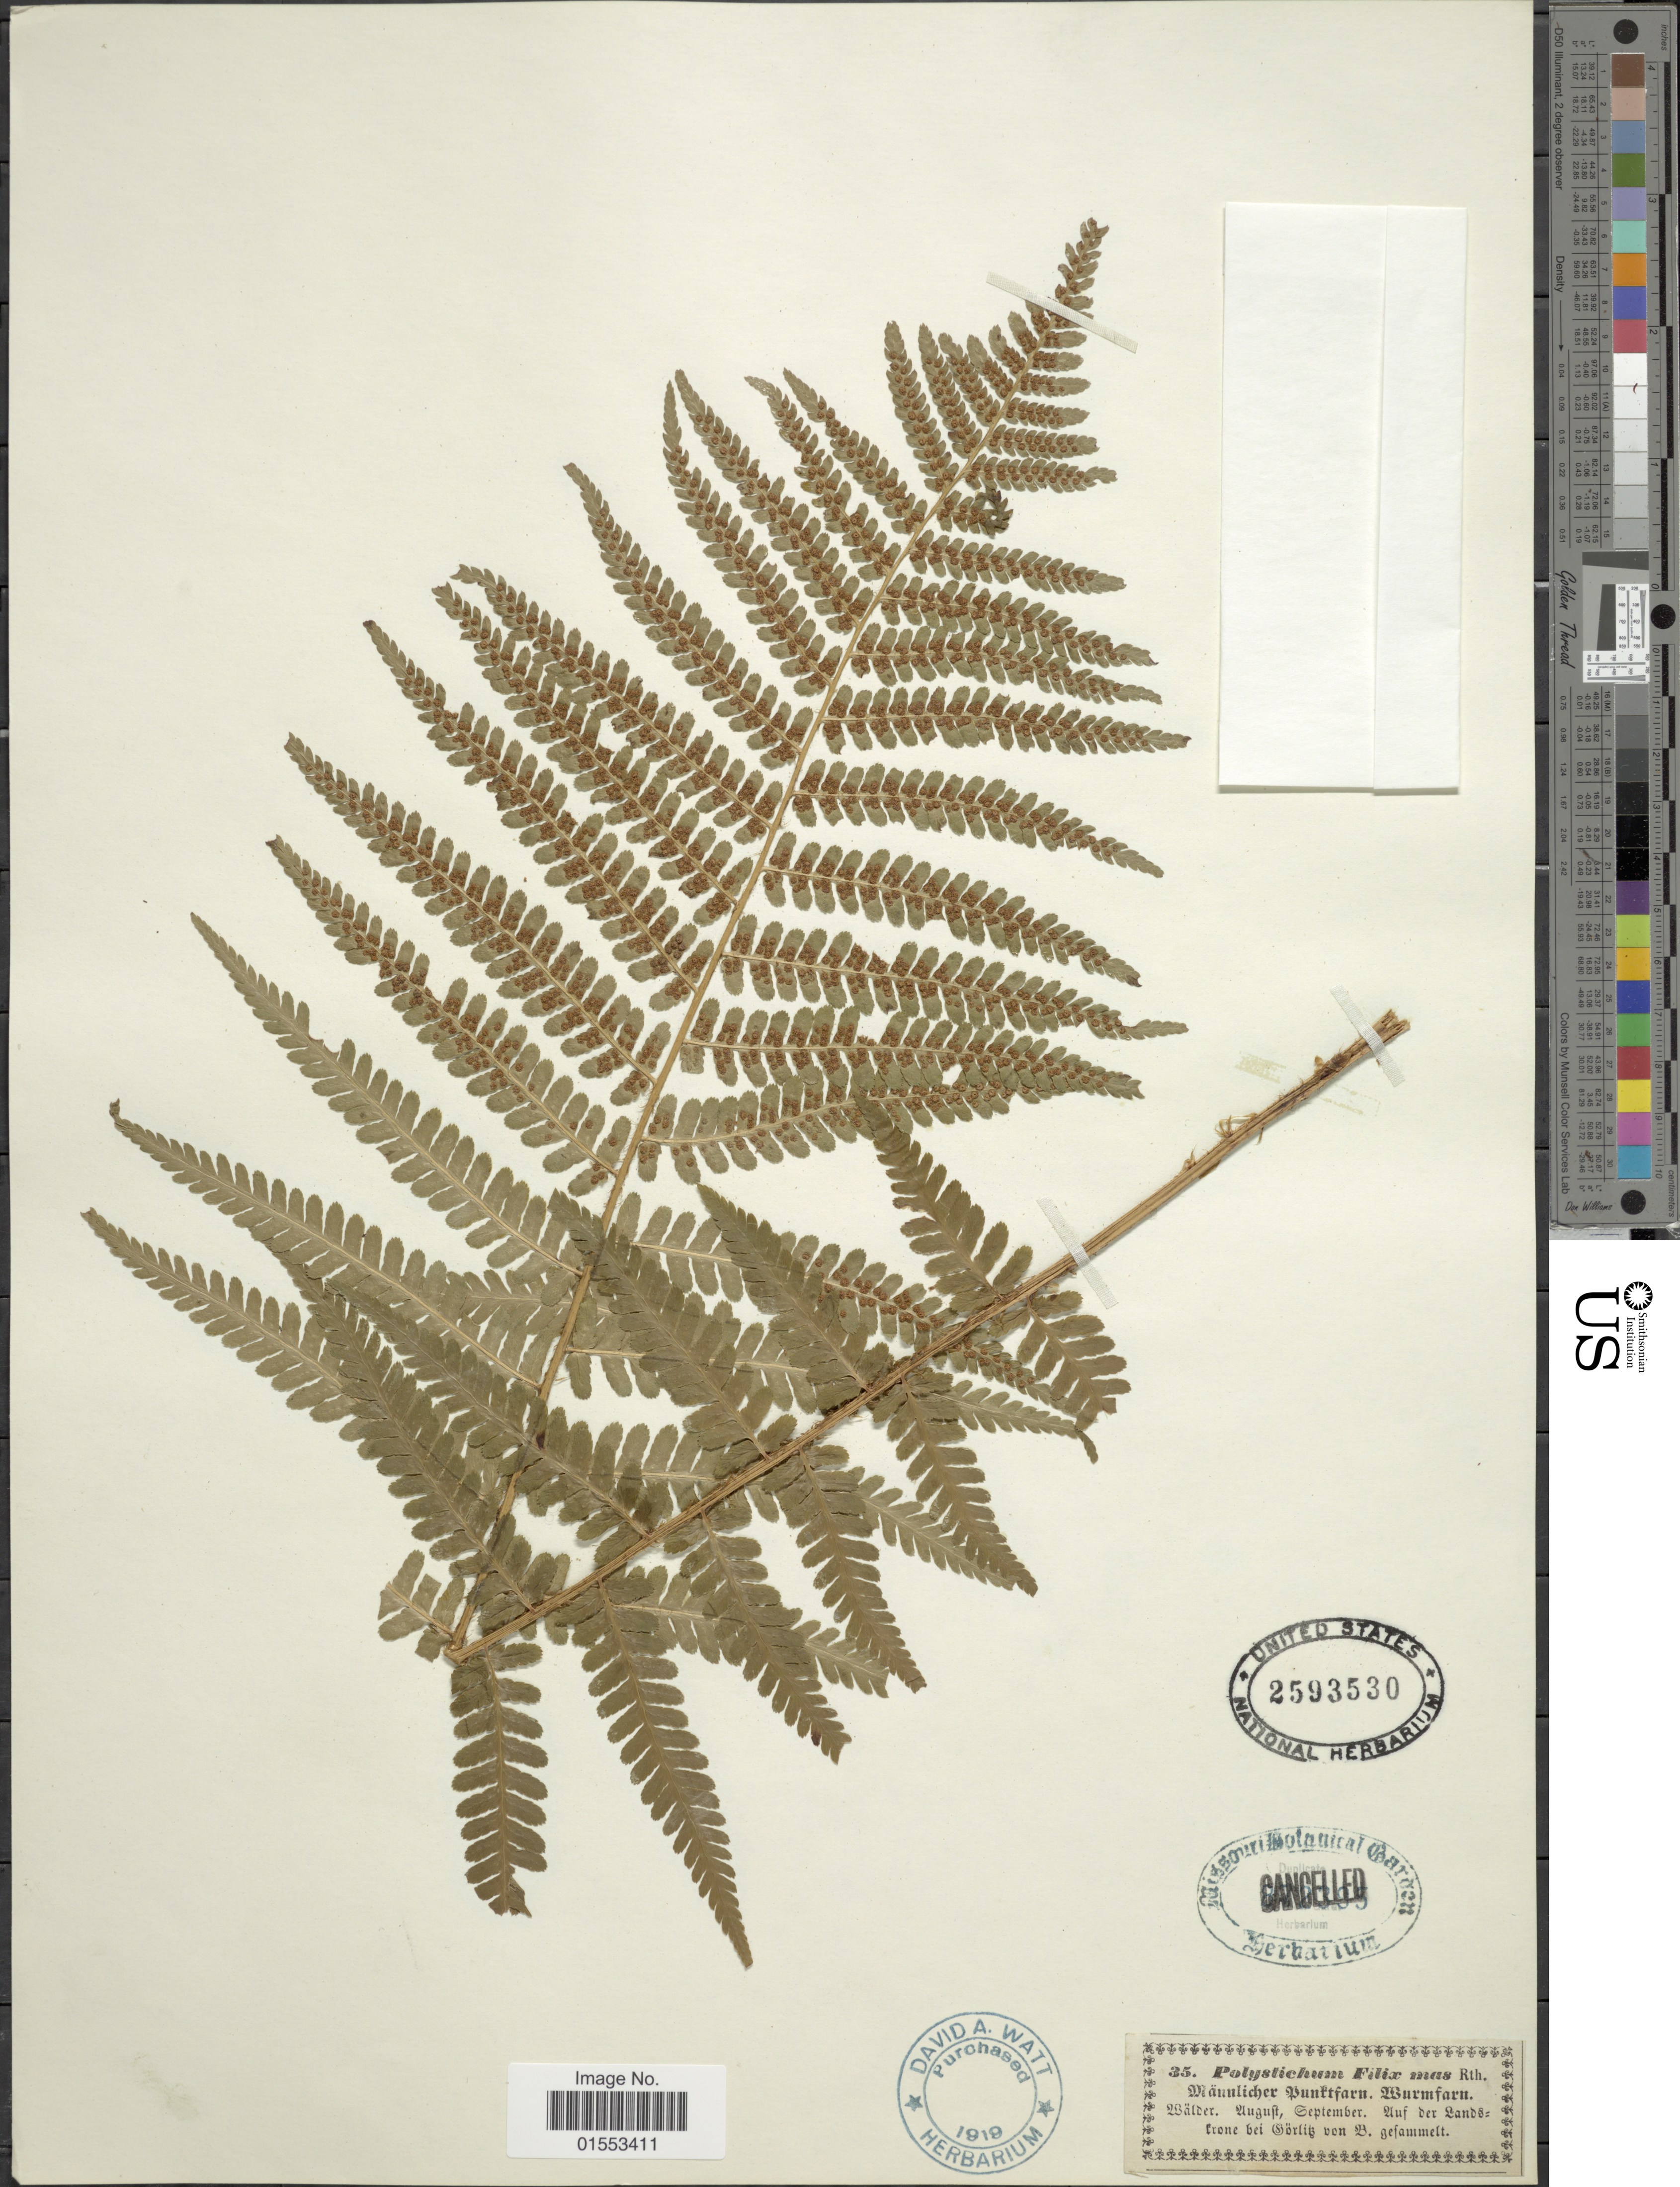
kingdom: Plantae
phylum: Tracheophyta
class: Polypodiopsida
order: Polypodiales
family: Dryopteridaceae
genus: Dryopteris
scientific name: Dryopteris filix-mas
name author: (L.) Schott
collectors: ex herb. David A. Watt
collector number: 35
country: Germany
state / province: Baden-Württemberg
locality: Walder, Auf der Landrone bei Gorlig von B. [interpreted]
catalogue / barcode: US 2593530